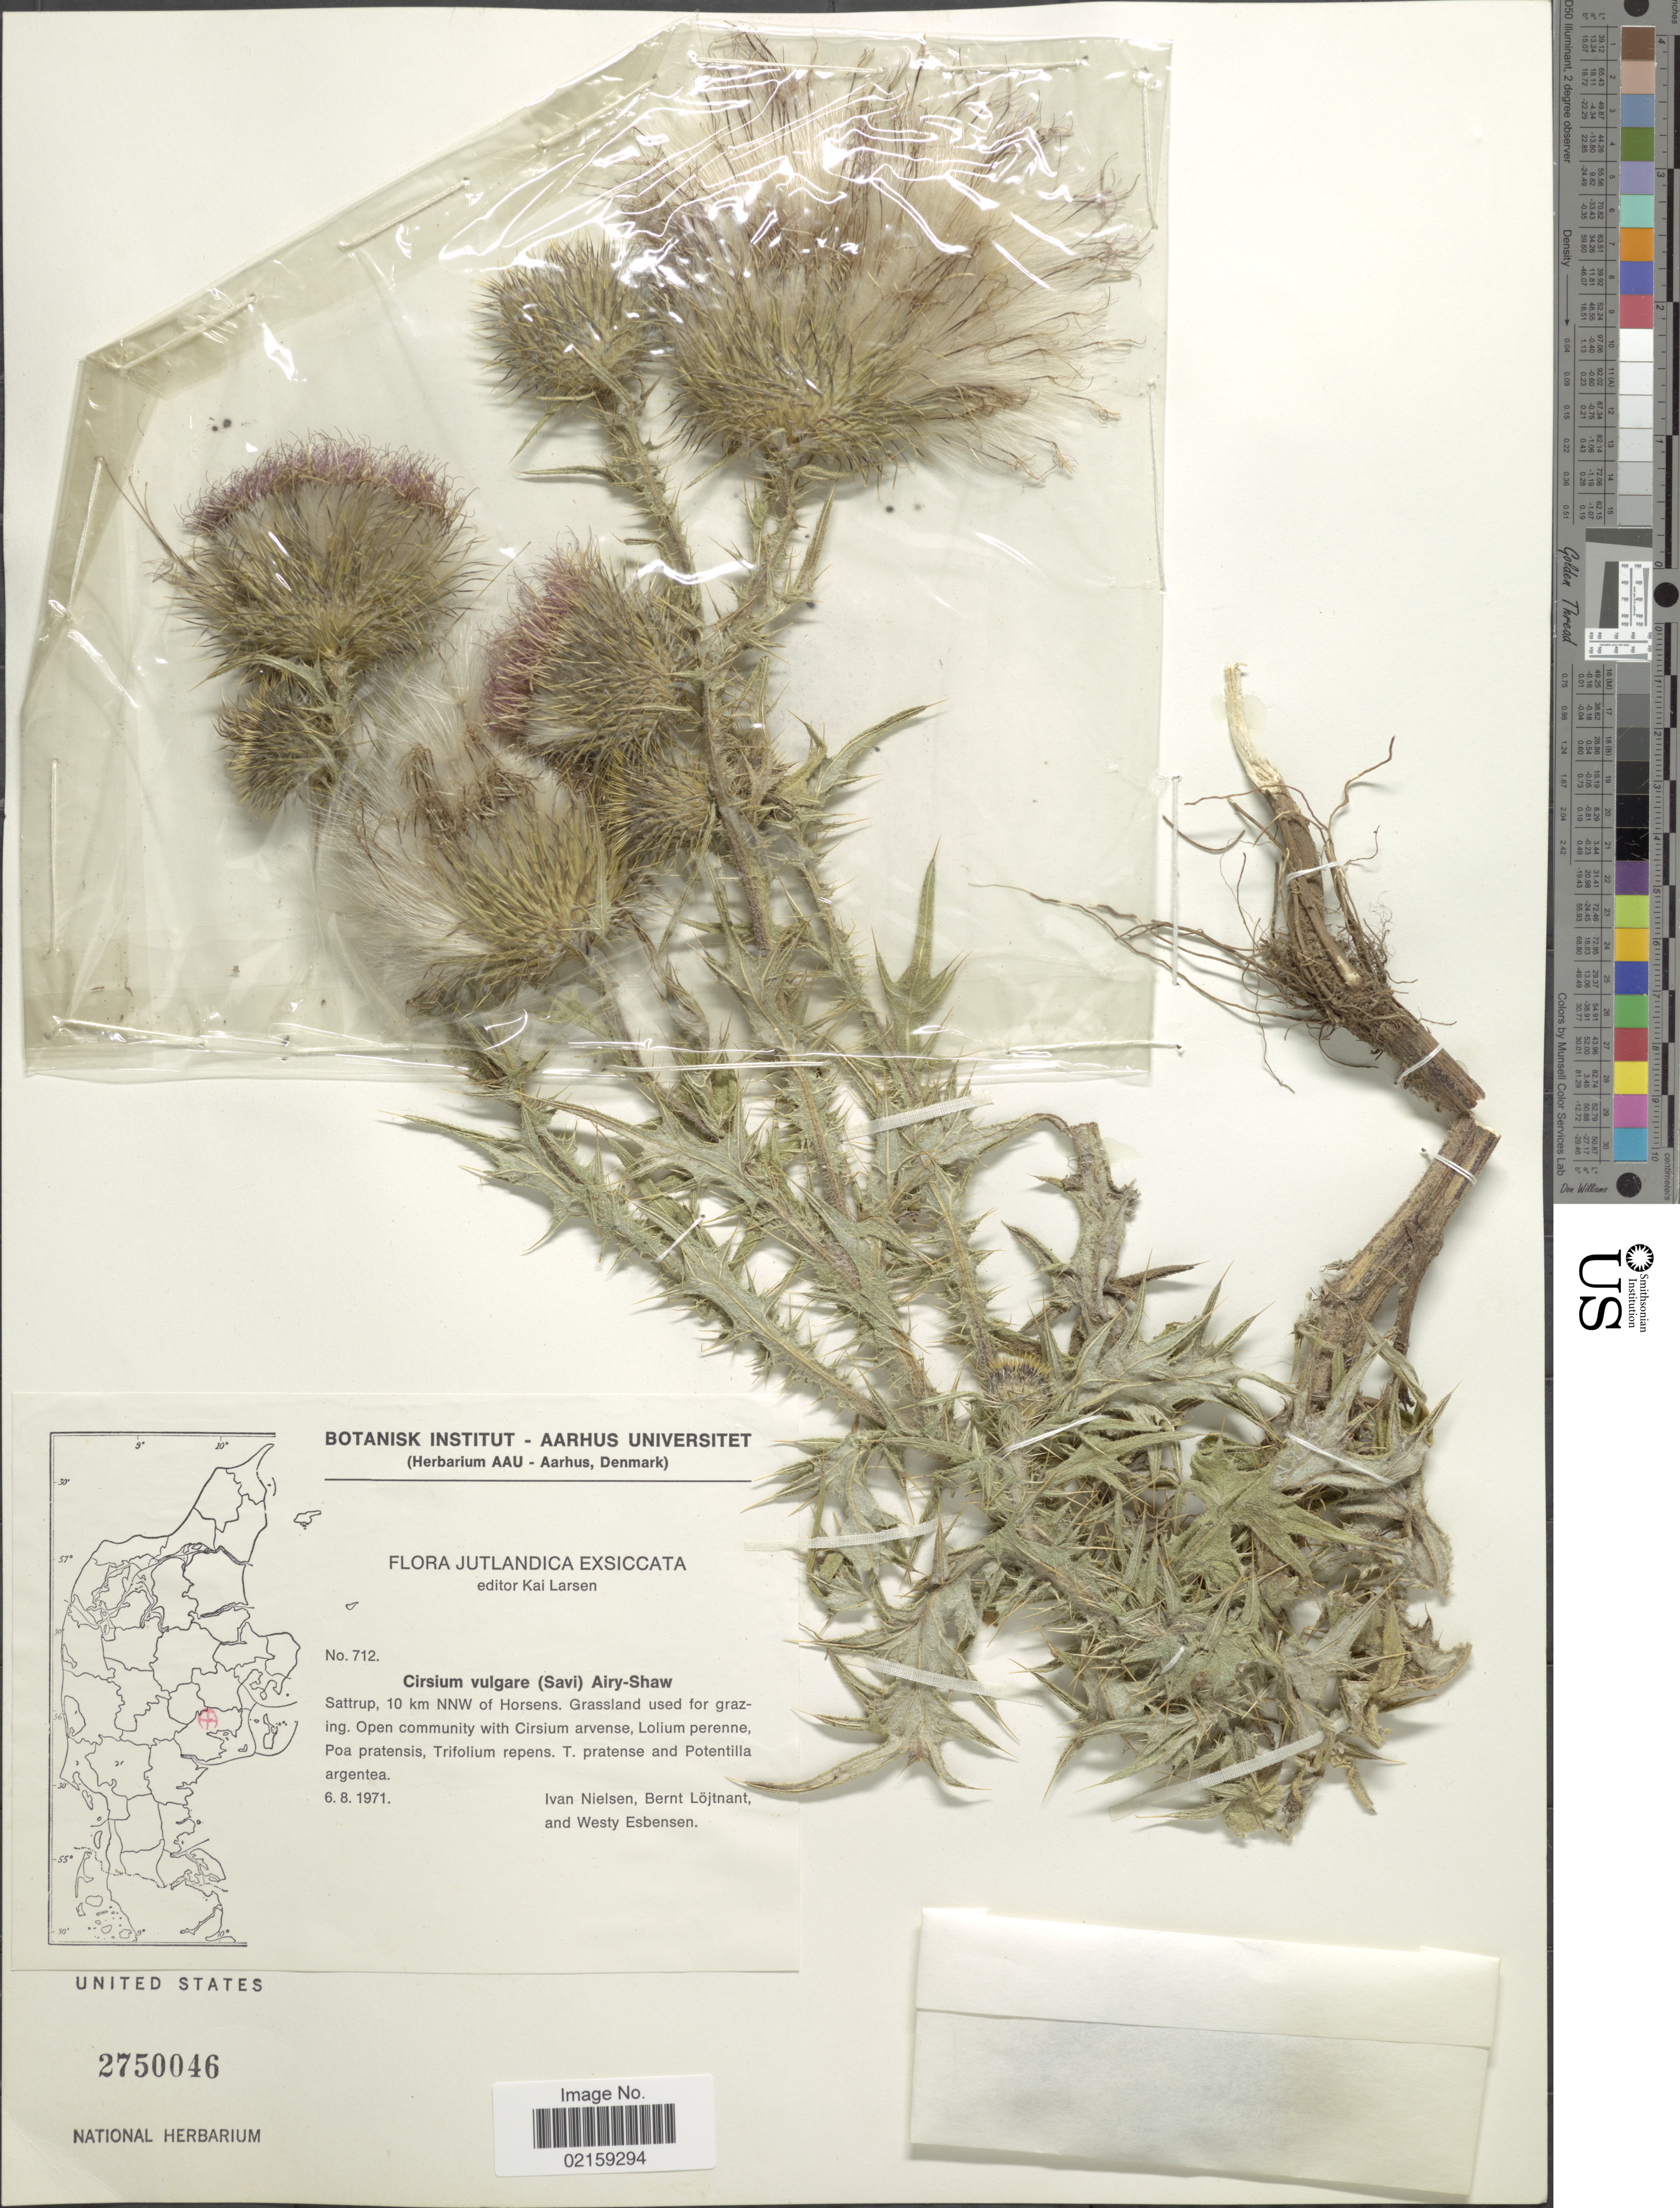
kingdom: Plantae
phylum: Tracheophyta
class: Magnoliopsida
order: Asterales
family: Asteraceae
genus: Cirsium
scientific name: Cirsium vulgare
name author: (Savi) Ten.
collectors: I. C. Nielsen, B. Löjtnant & W. Esbensen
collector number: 712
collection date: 1971-08-06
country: Denmark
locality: Jutlandica. Sattrup, 10 km NNW of Horsens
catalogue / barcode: US 2750046